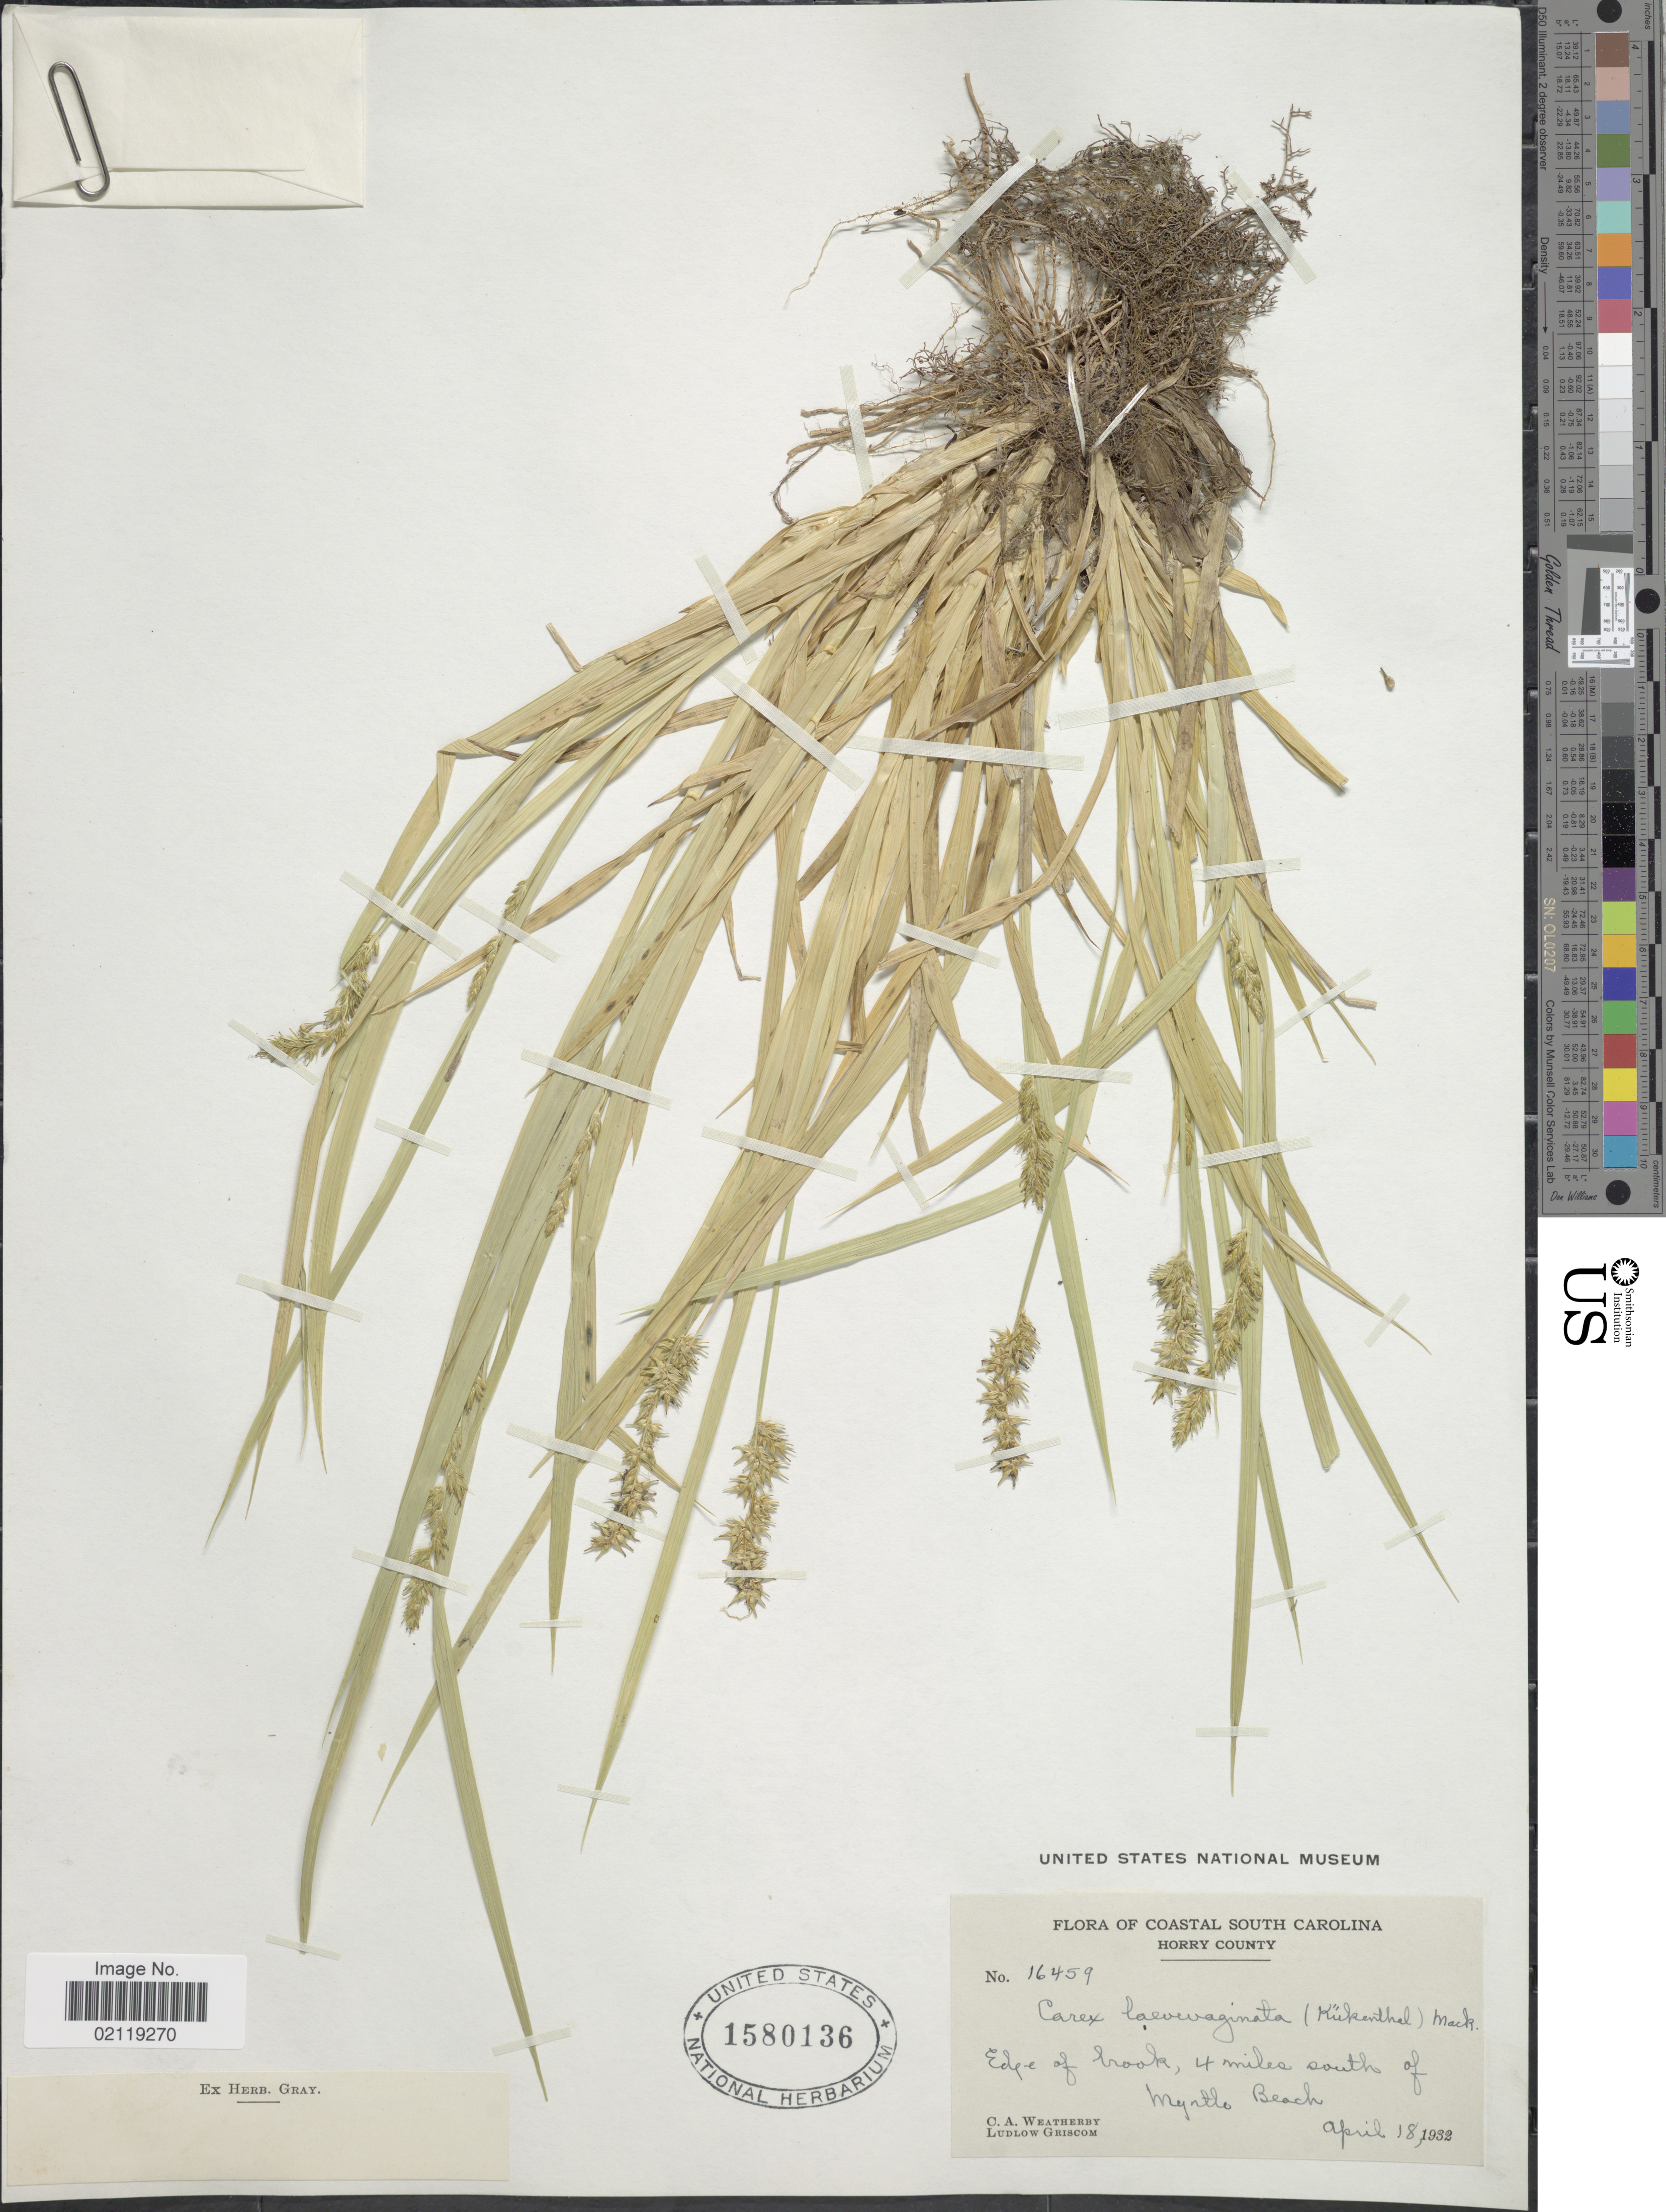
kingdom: Plantae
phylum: Tracheophyta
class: Liliopsida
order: Poales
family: Cyperaceae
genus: Carex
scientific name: Carex laevivaginata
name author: (Kük.) Mack.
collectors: C. A. Weatherby & L. Griscom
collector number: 16459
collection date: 1932-04-18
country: United States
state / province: South Carolina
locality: Coastal South Carolina. Horry County. Edge of brook, 4 miles south of Myrtle Beach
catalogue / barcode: US 1580136